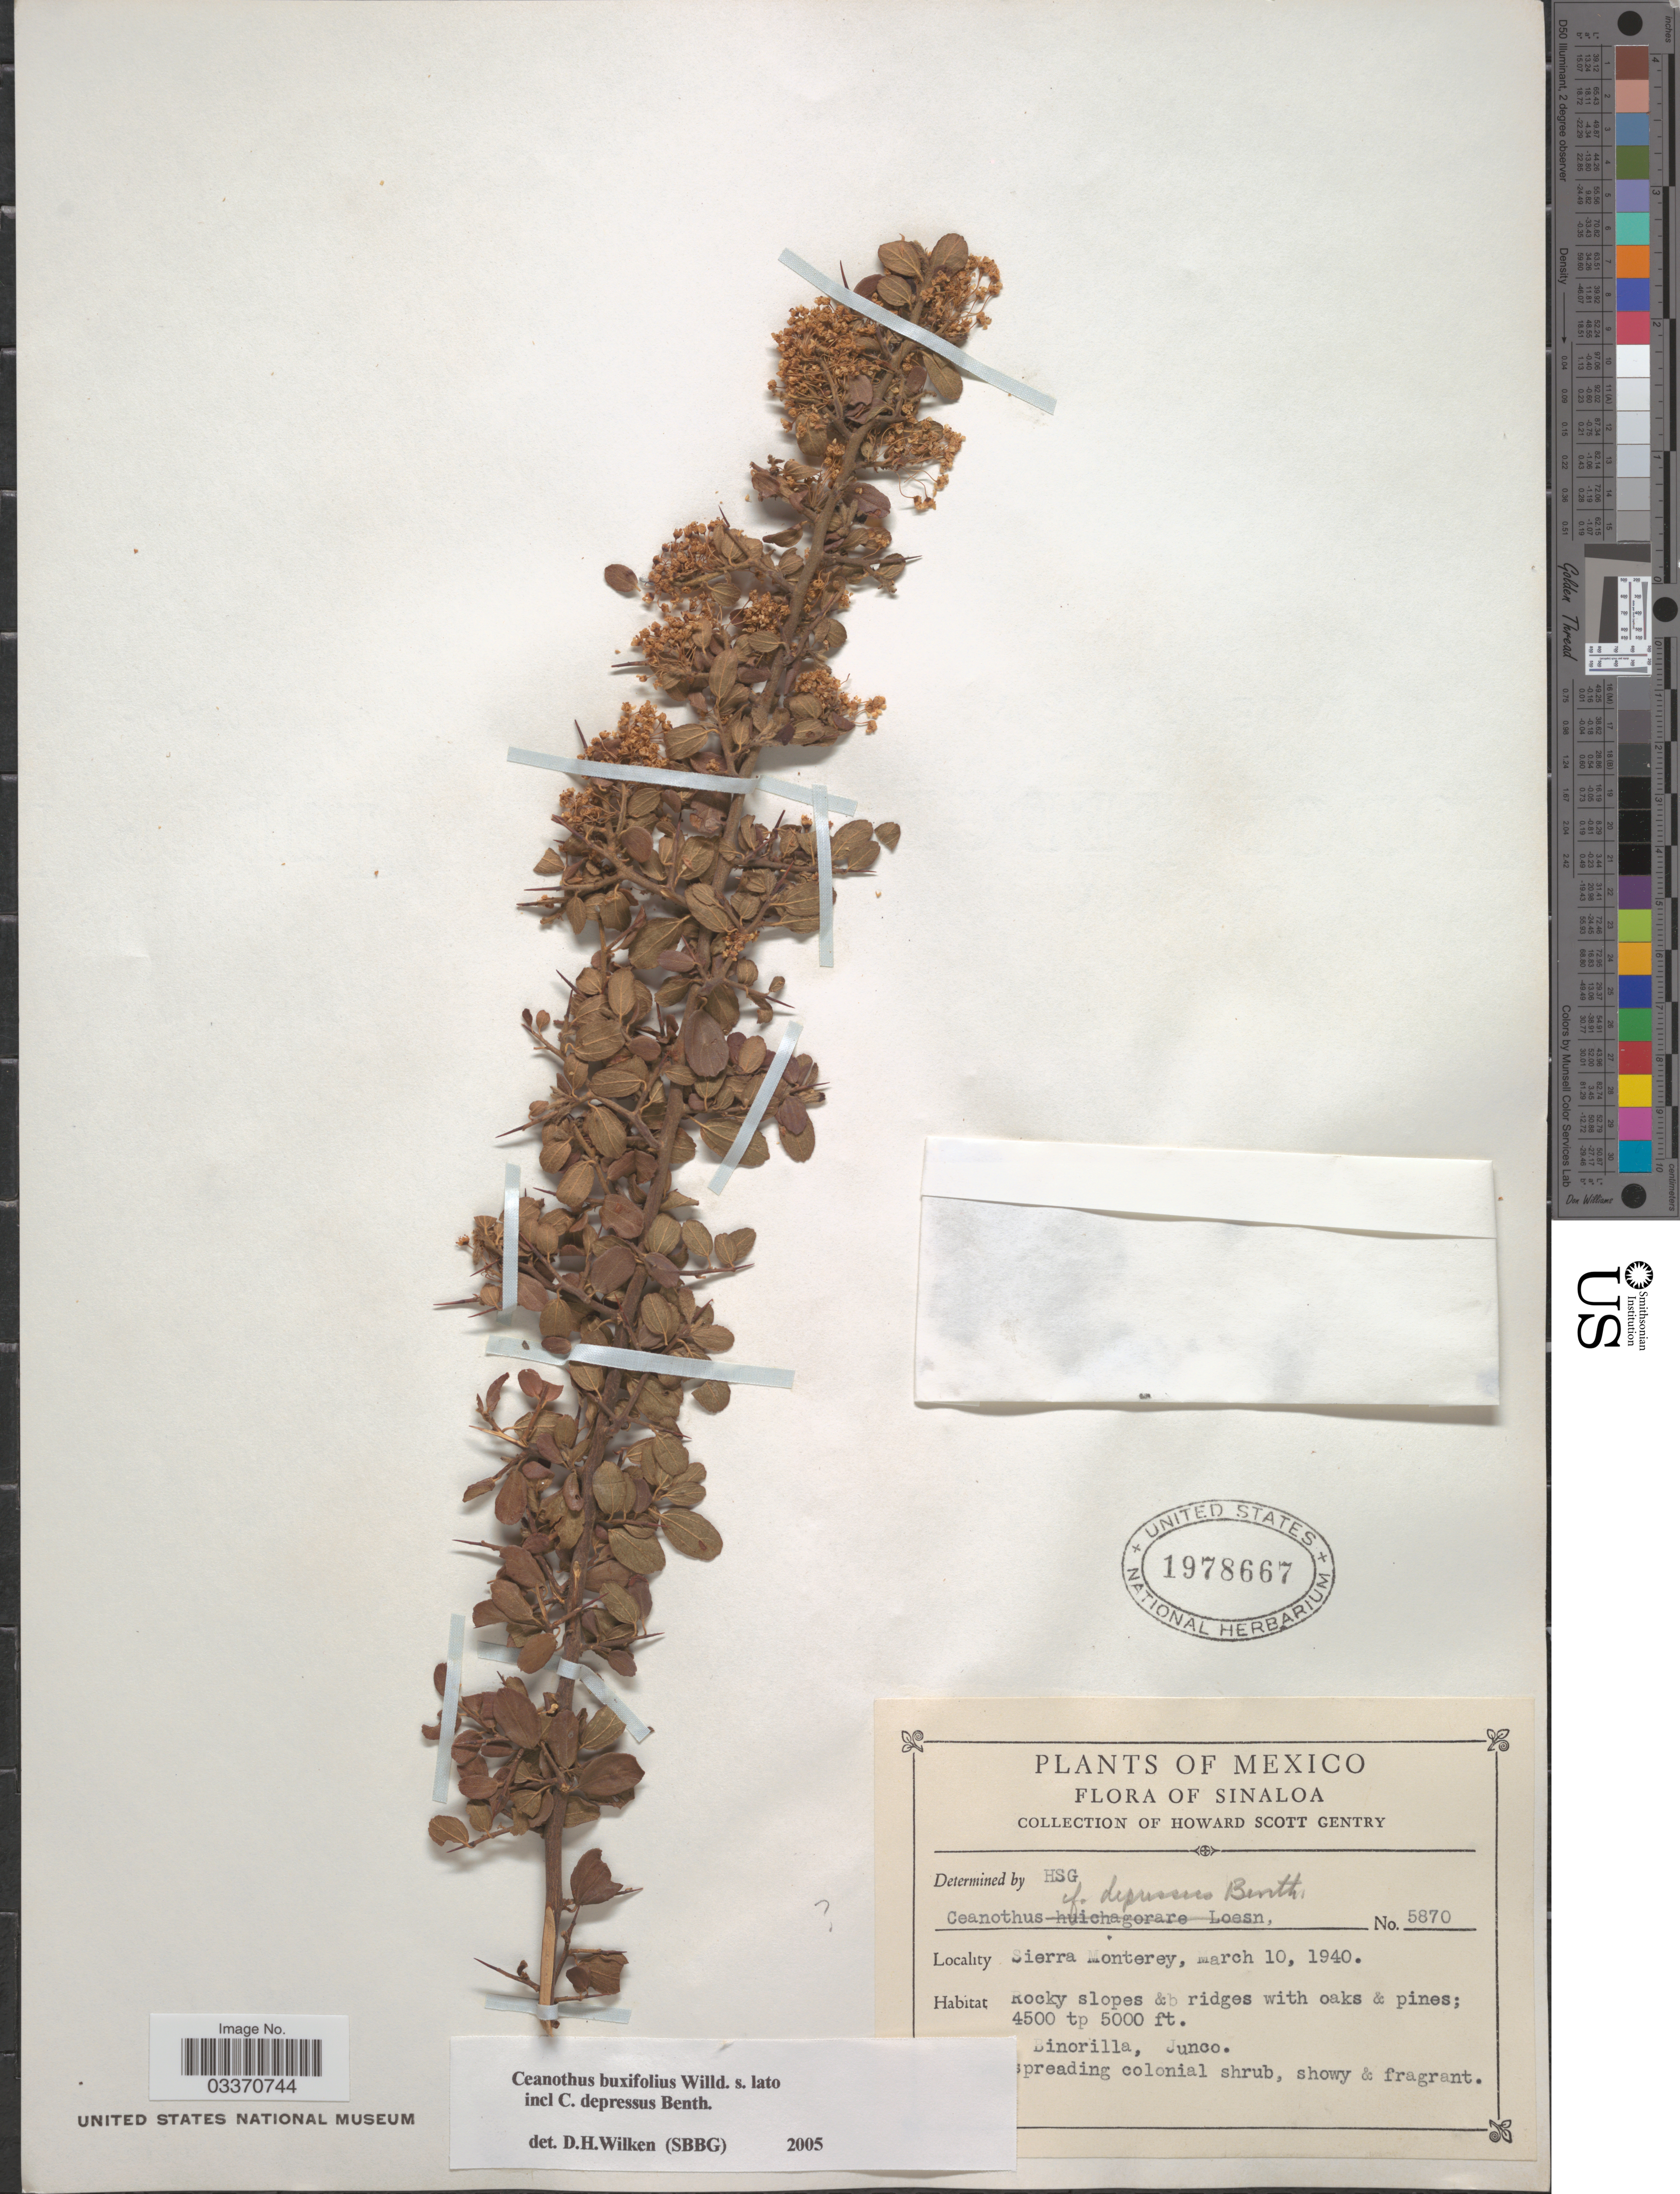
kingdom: Plantae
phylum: Tracheophyta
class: Magnoliopsida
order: Rosales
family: Rhamnaceae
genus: Ceanothus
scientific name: Ceanothus buxifolius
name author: Willd. ex Roem. & Schult.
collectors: H. S. Gentry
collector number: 5870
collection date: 1940-03-10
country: Mexico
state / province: Sinaloa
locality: Sierra Monterey.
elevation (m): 1372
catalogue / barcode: US 1978667